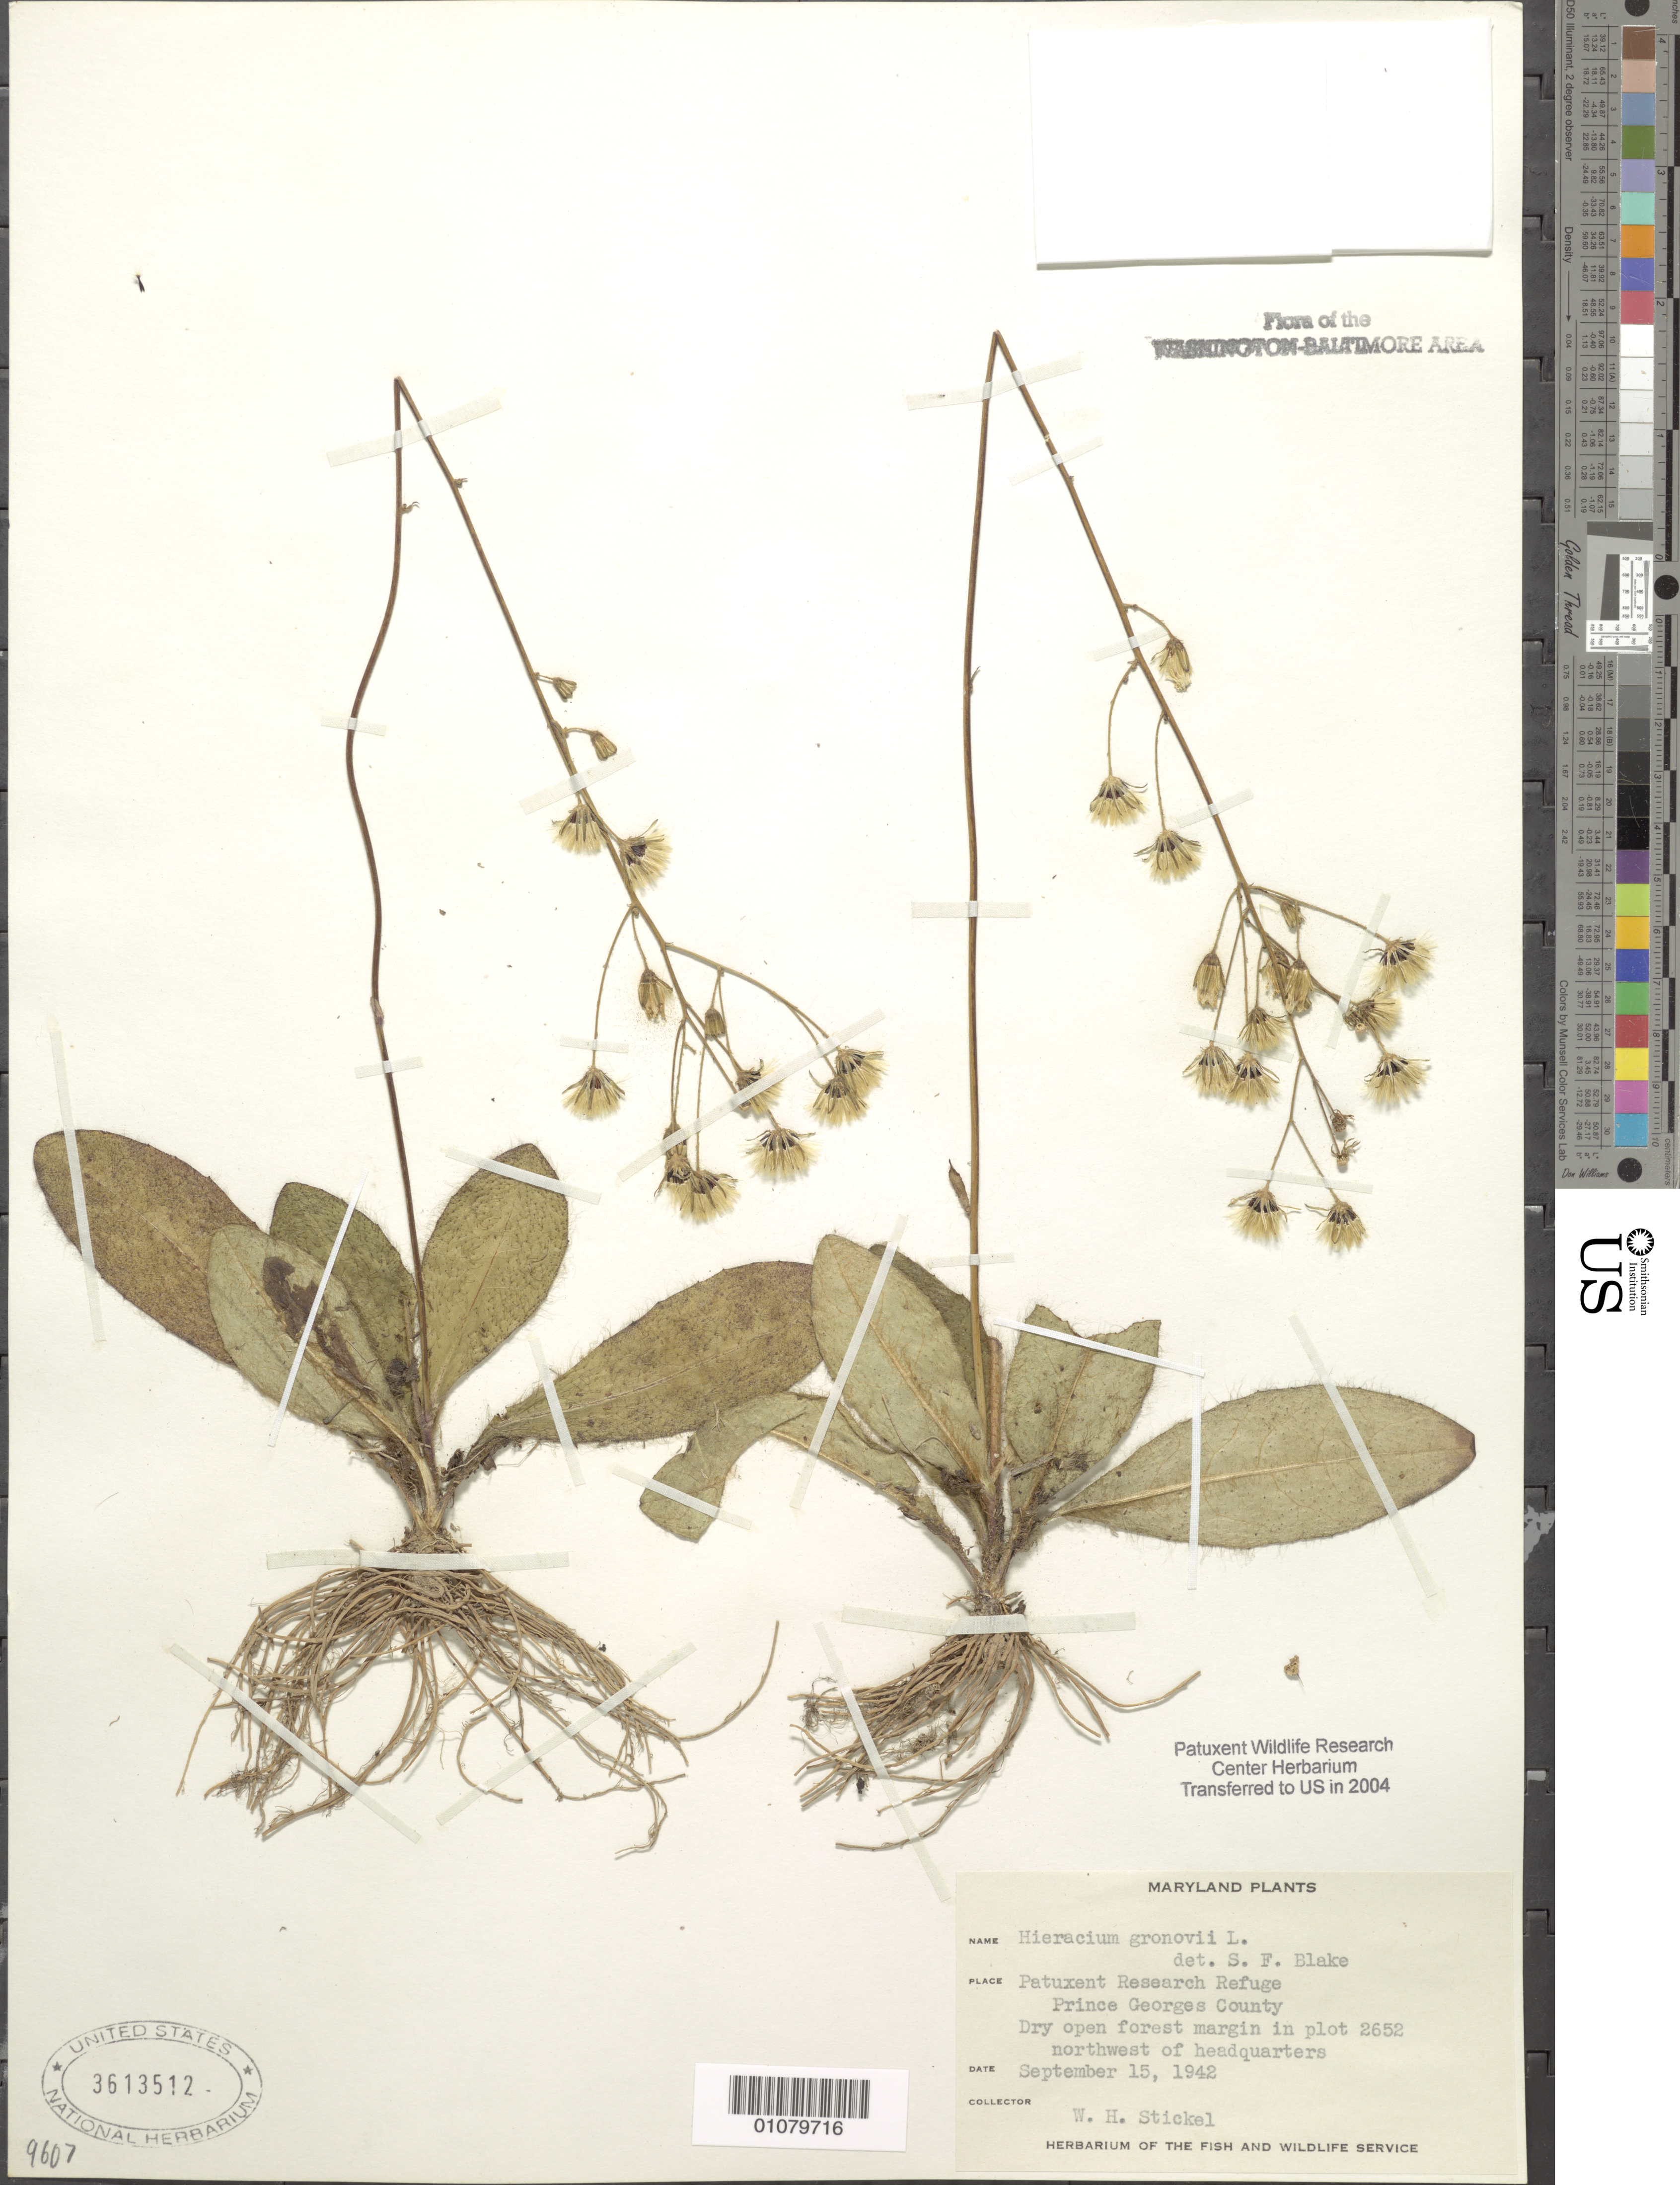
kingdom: Plantae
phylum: Tracheophyta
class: Magnoliopsida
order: Asterales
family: Asteraceae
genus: Hieracium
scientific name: Hieracium gronovii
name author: L.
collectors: W. Stickel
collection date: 1942-09-15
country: United States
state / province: Maryland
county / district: Prince George's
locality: Patuxent Wildlife Refuge. Plot 2652, N.W. of headquarters.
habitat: Dry open forest margin.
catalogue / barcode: US 3613512